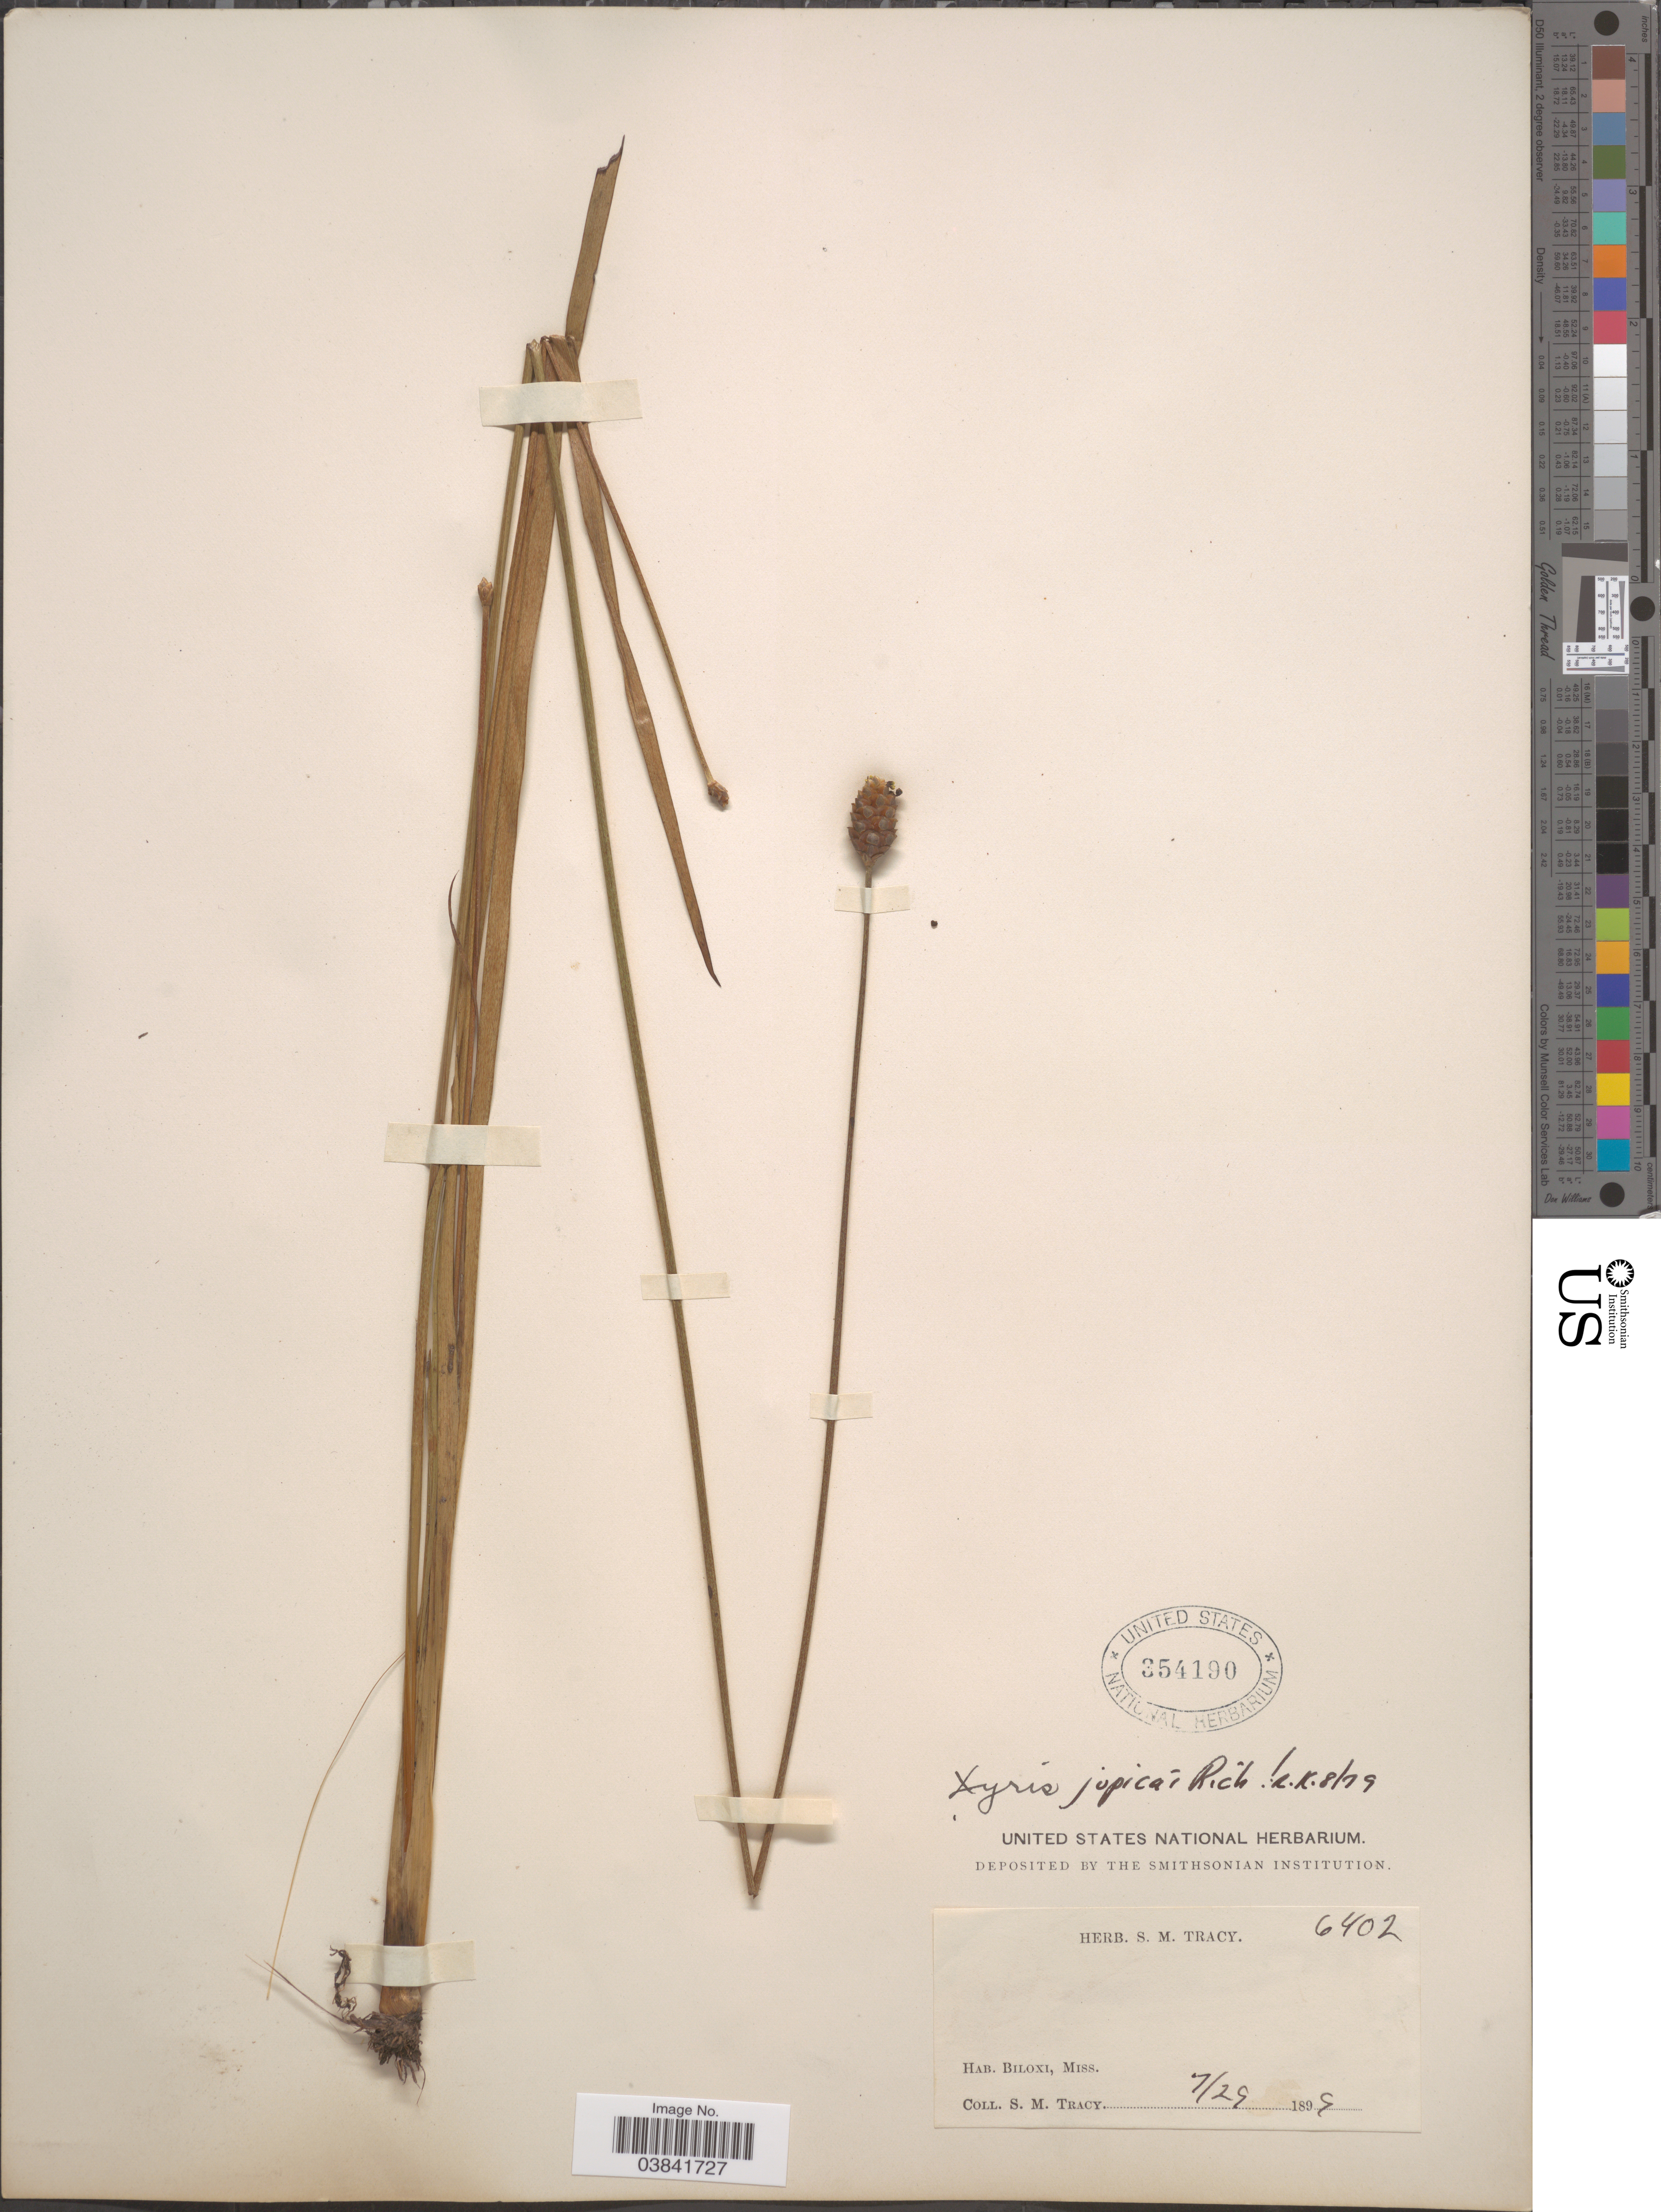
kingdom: Plantae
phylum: Tracheophyta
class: Liliopsida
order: Poales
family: Xyridaceae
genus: Xyris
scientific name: Xyris jupicai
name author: Rich.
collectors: S. M. Tracy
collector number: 6402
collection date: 1899-07-29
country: United States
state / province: Mississippi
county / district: Harrison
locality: Biloxi.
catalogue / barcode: US 354190